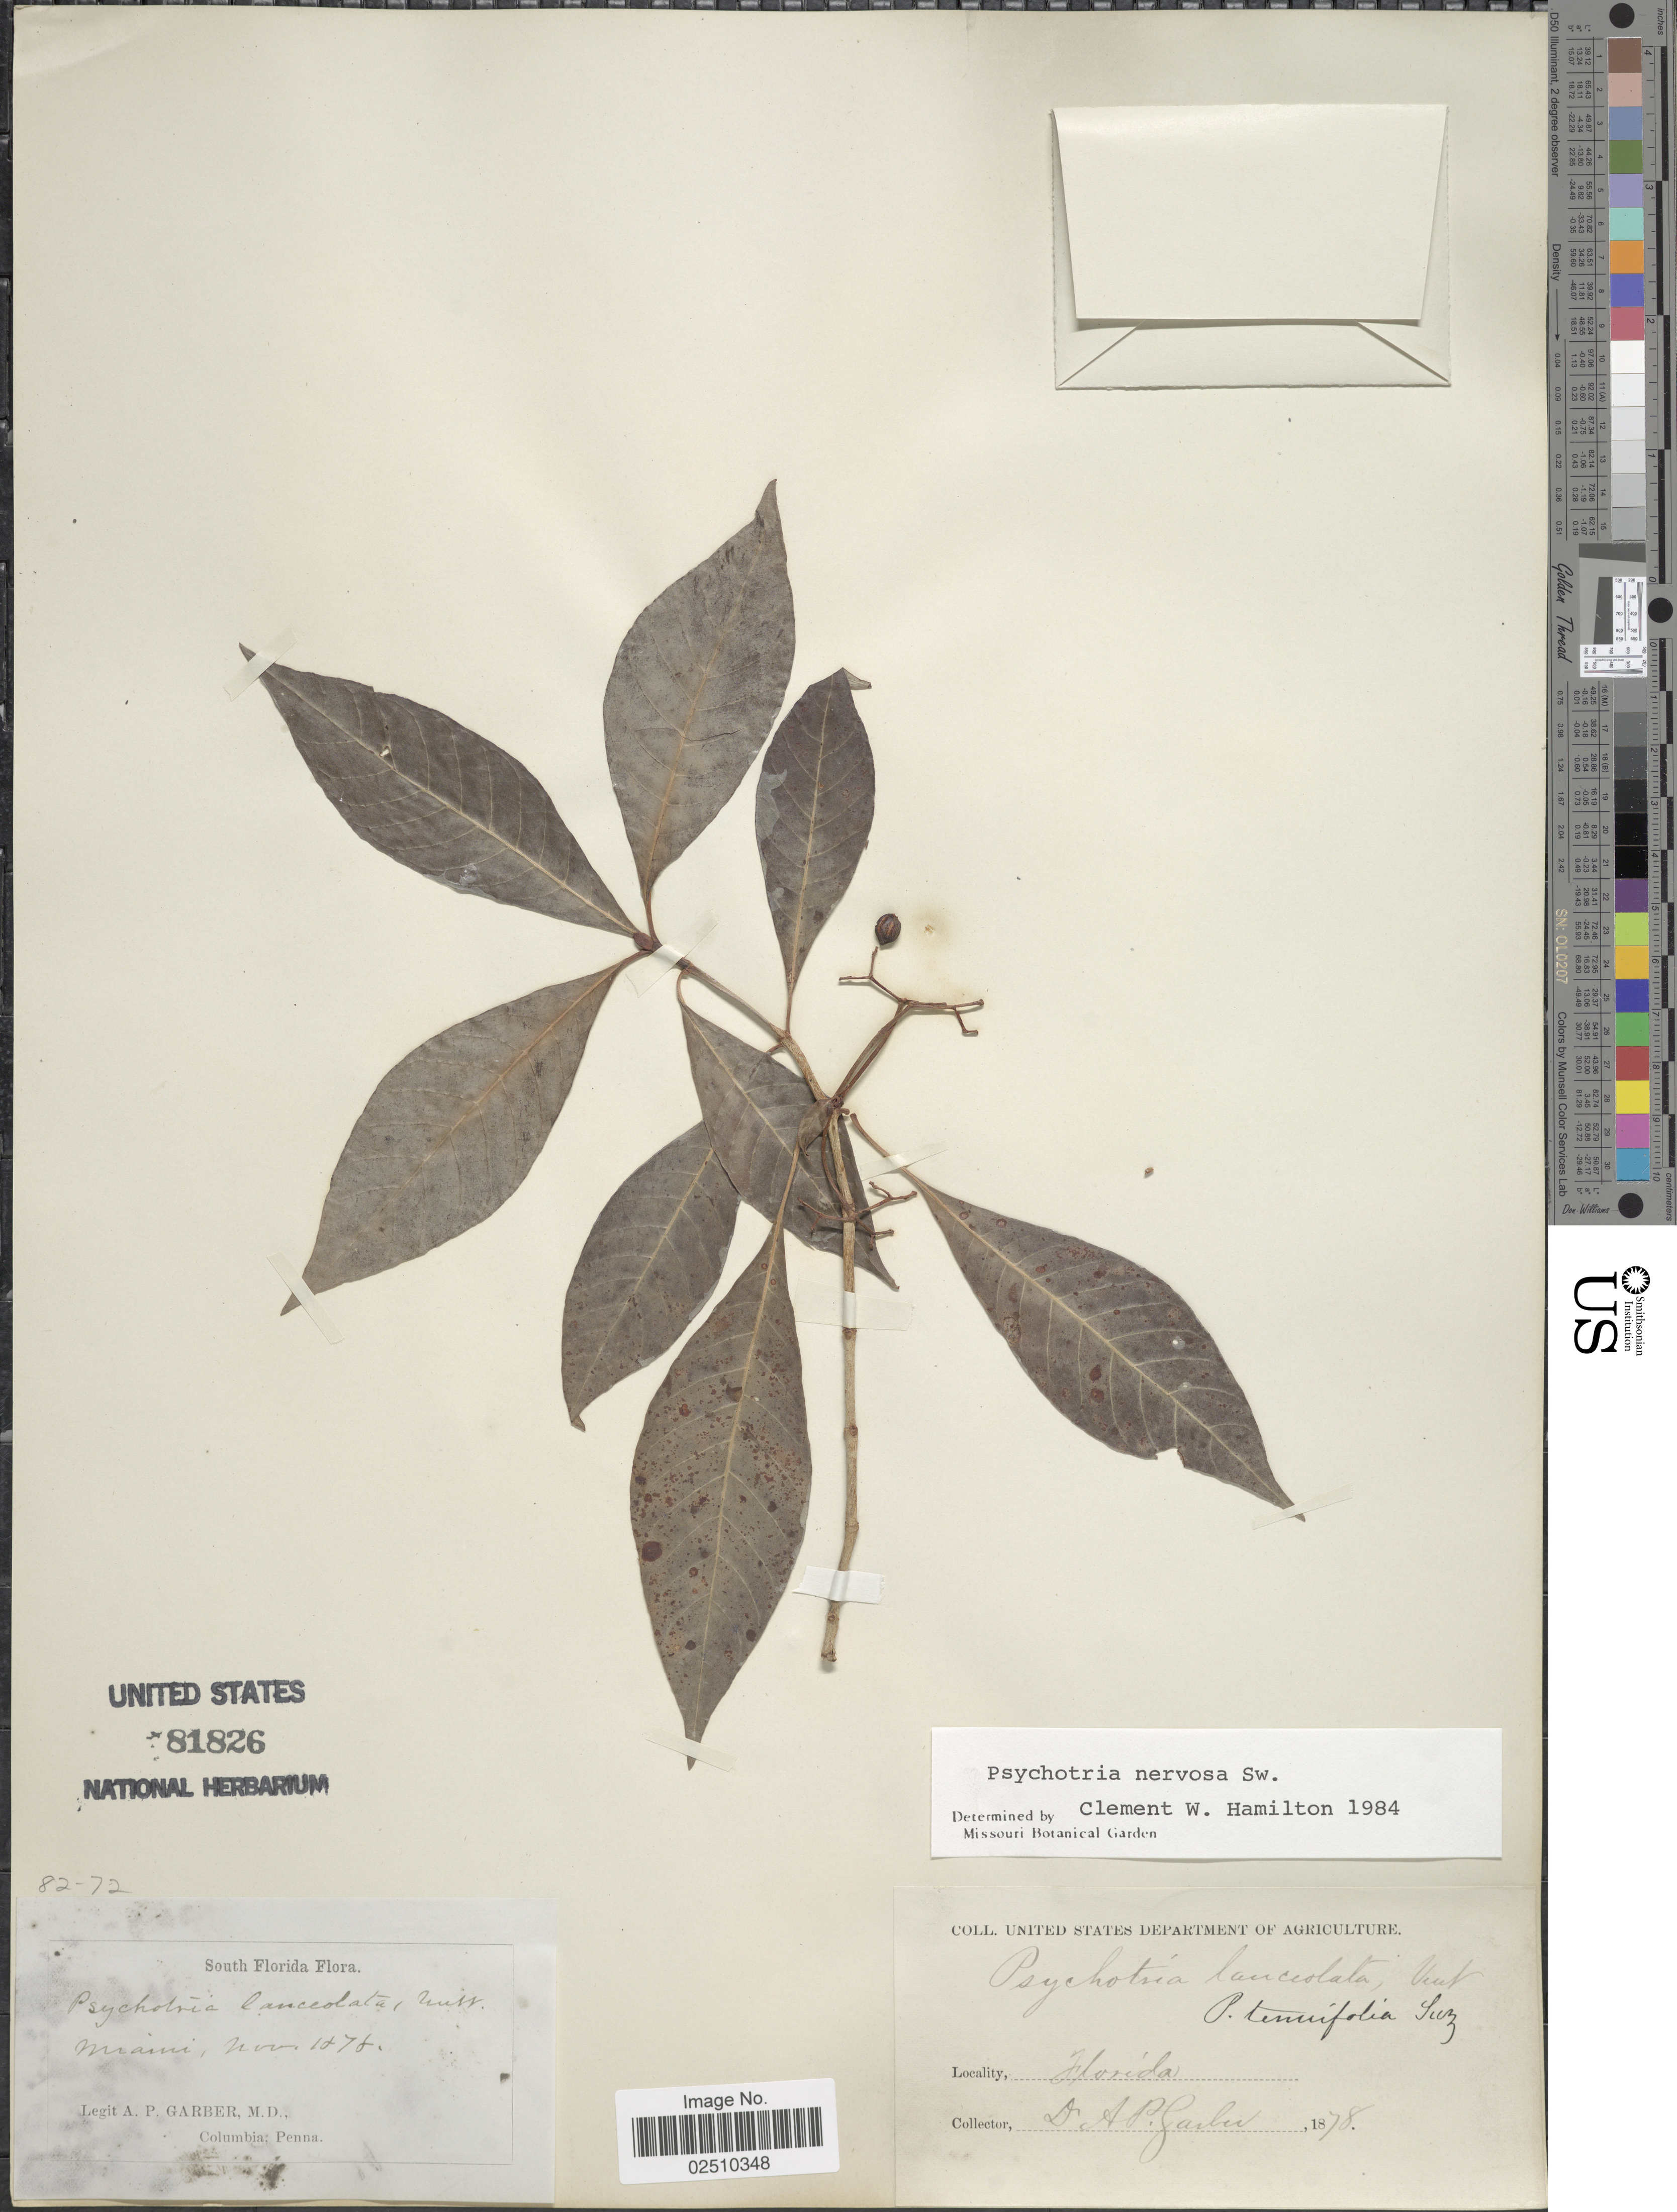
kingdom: Plantae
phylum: Tracheophyta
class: Magnoliopsida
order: Gentianales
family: Rubiaceae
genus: Psychotria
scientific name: Psychotria nervosa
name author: Sw.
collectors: A. P. Garber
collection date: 1878-11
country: United States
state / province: Florida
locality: South Florida. Miami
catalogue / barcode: US 81826